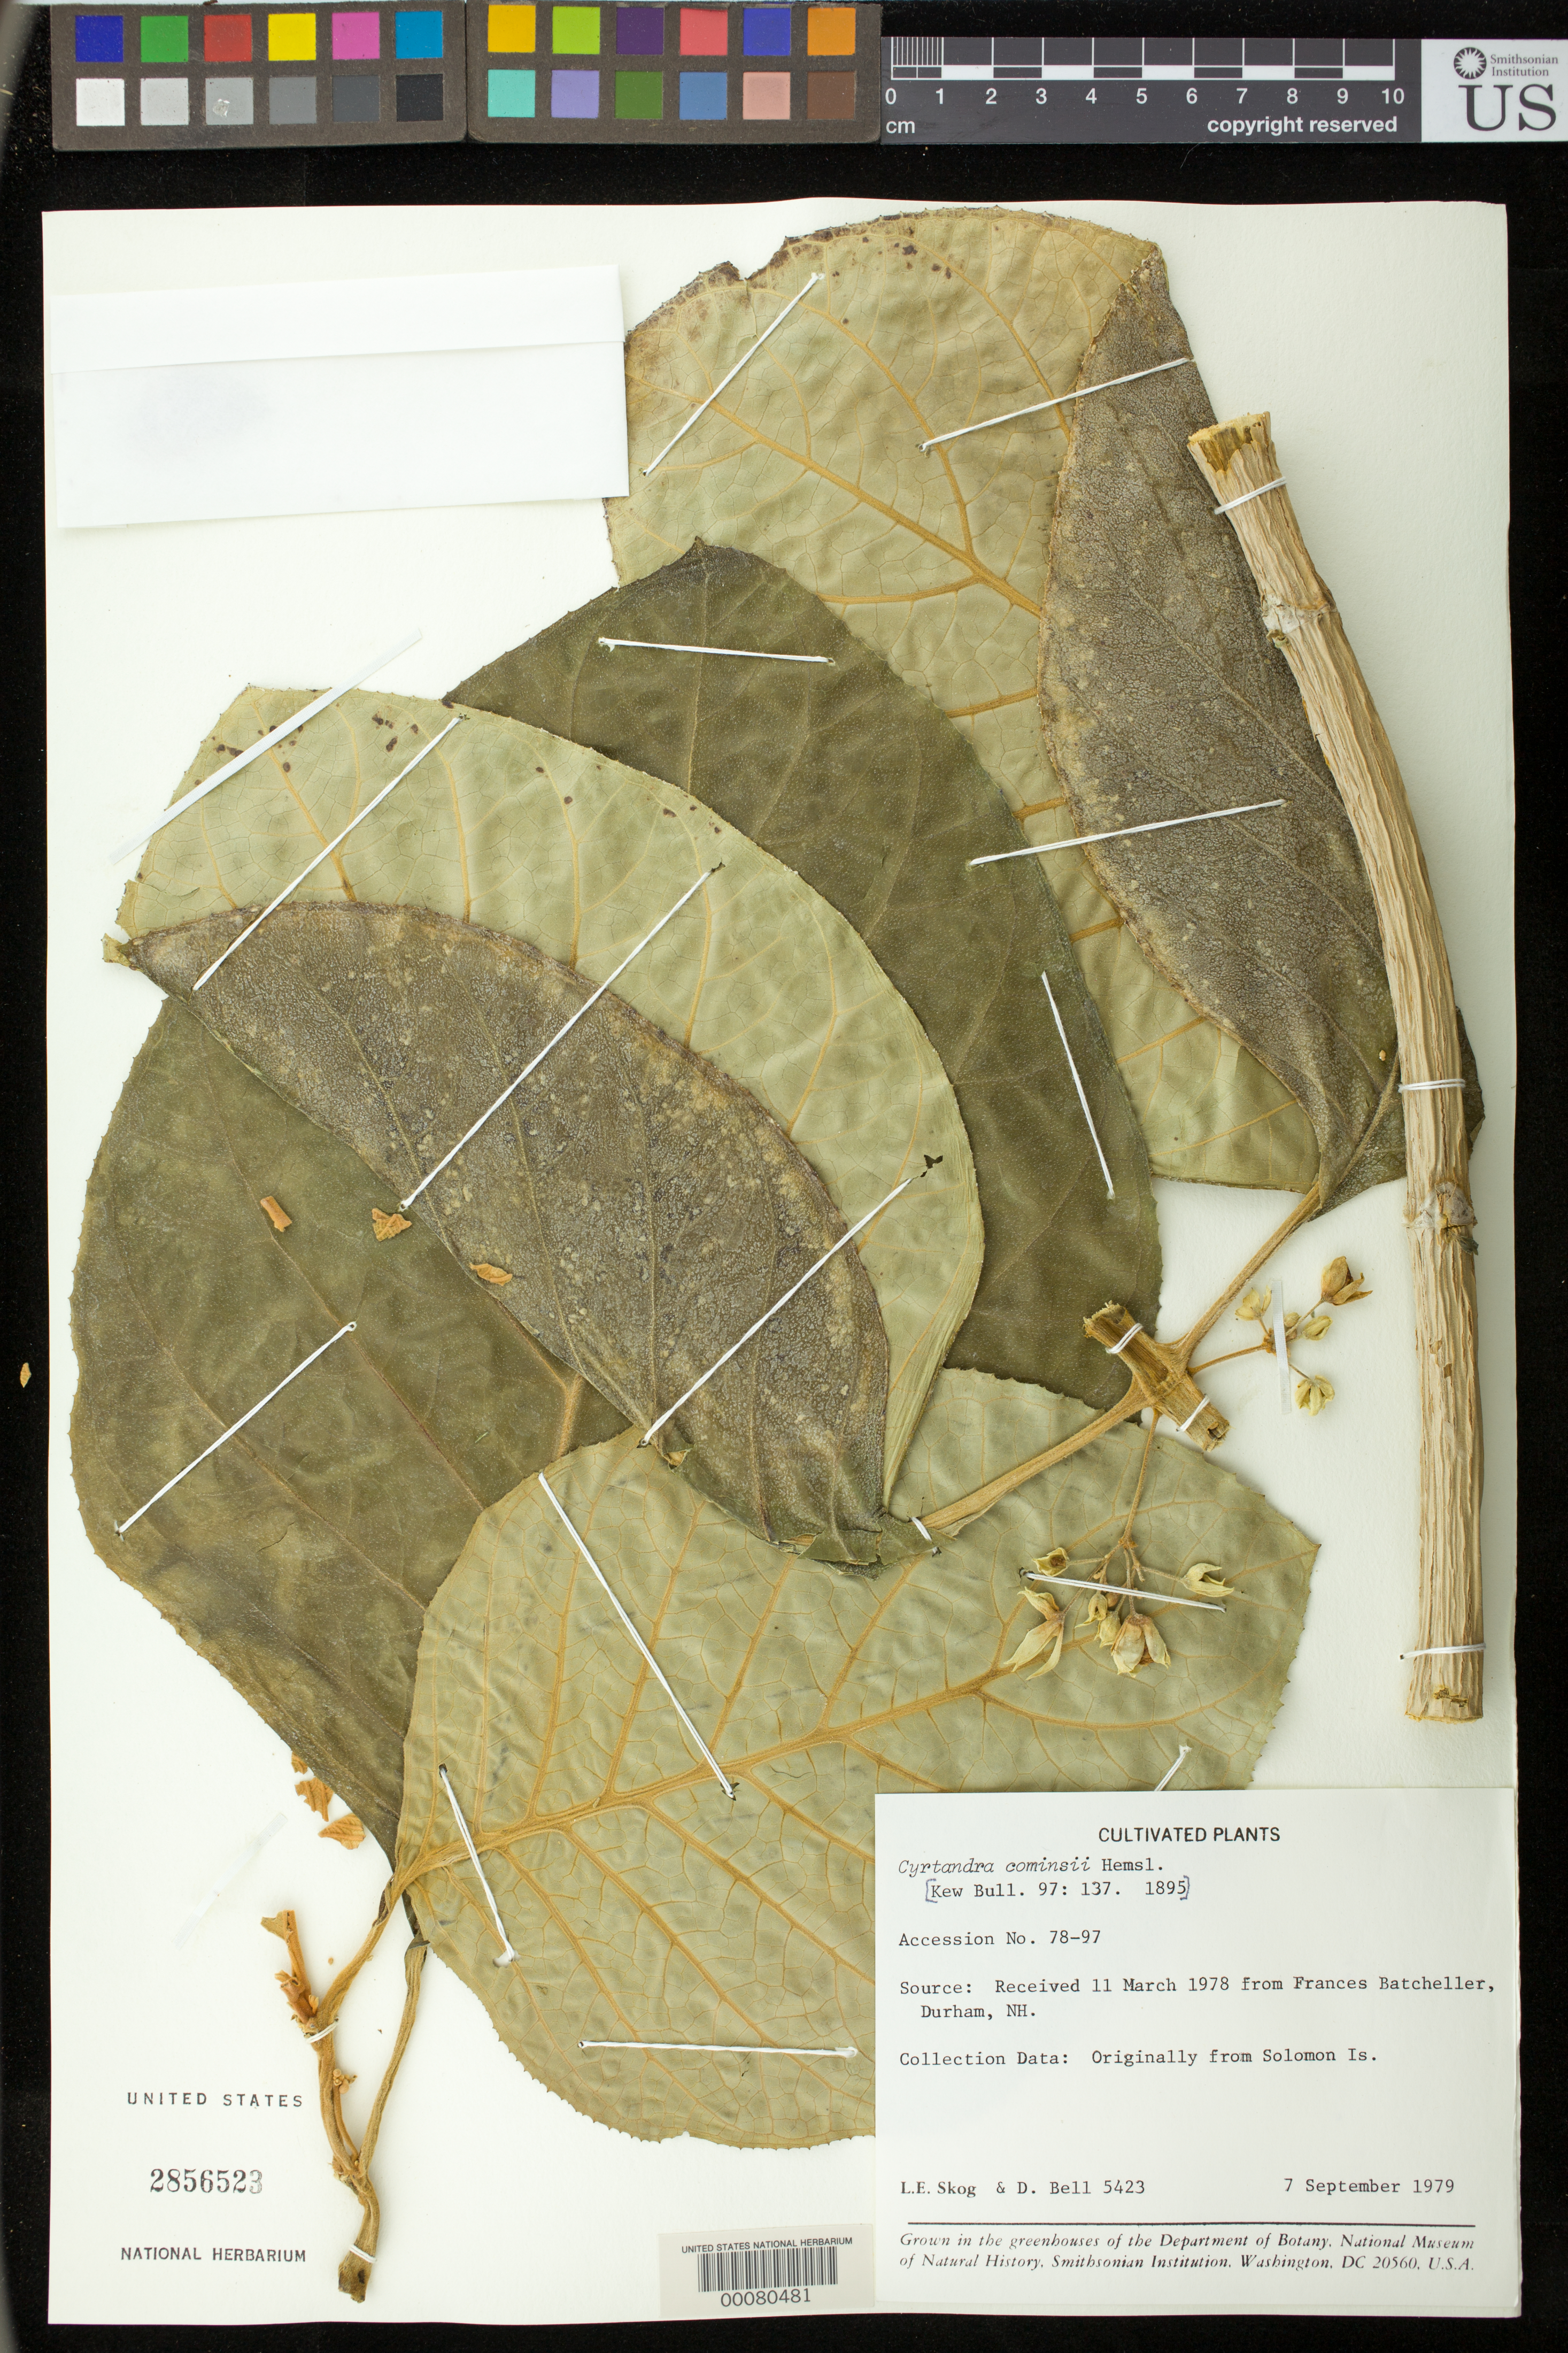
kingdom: Plantae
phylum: Tracheophyta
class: Magnoliopsida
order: Lamiales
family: Gesneriaceae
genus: Cyrtandra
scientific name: Cyrtandra cominsii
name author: Hemsl.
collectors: L. E. Skog & D. A. Bell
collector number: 5423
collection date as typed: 07 Sep 1979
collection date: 1979-09-07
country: Solomon Islands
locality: Grown in greenhouses of Dept of Botany, NMNH, Smithsonian Institution, Wash., DC.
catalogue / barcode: US 2856523